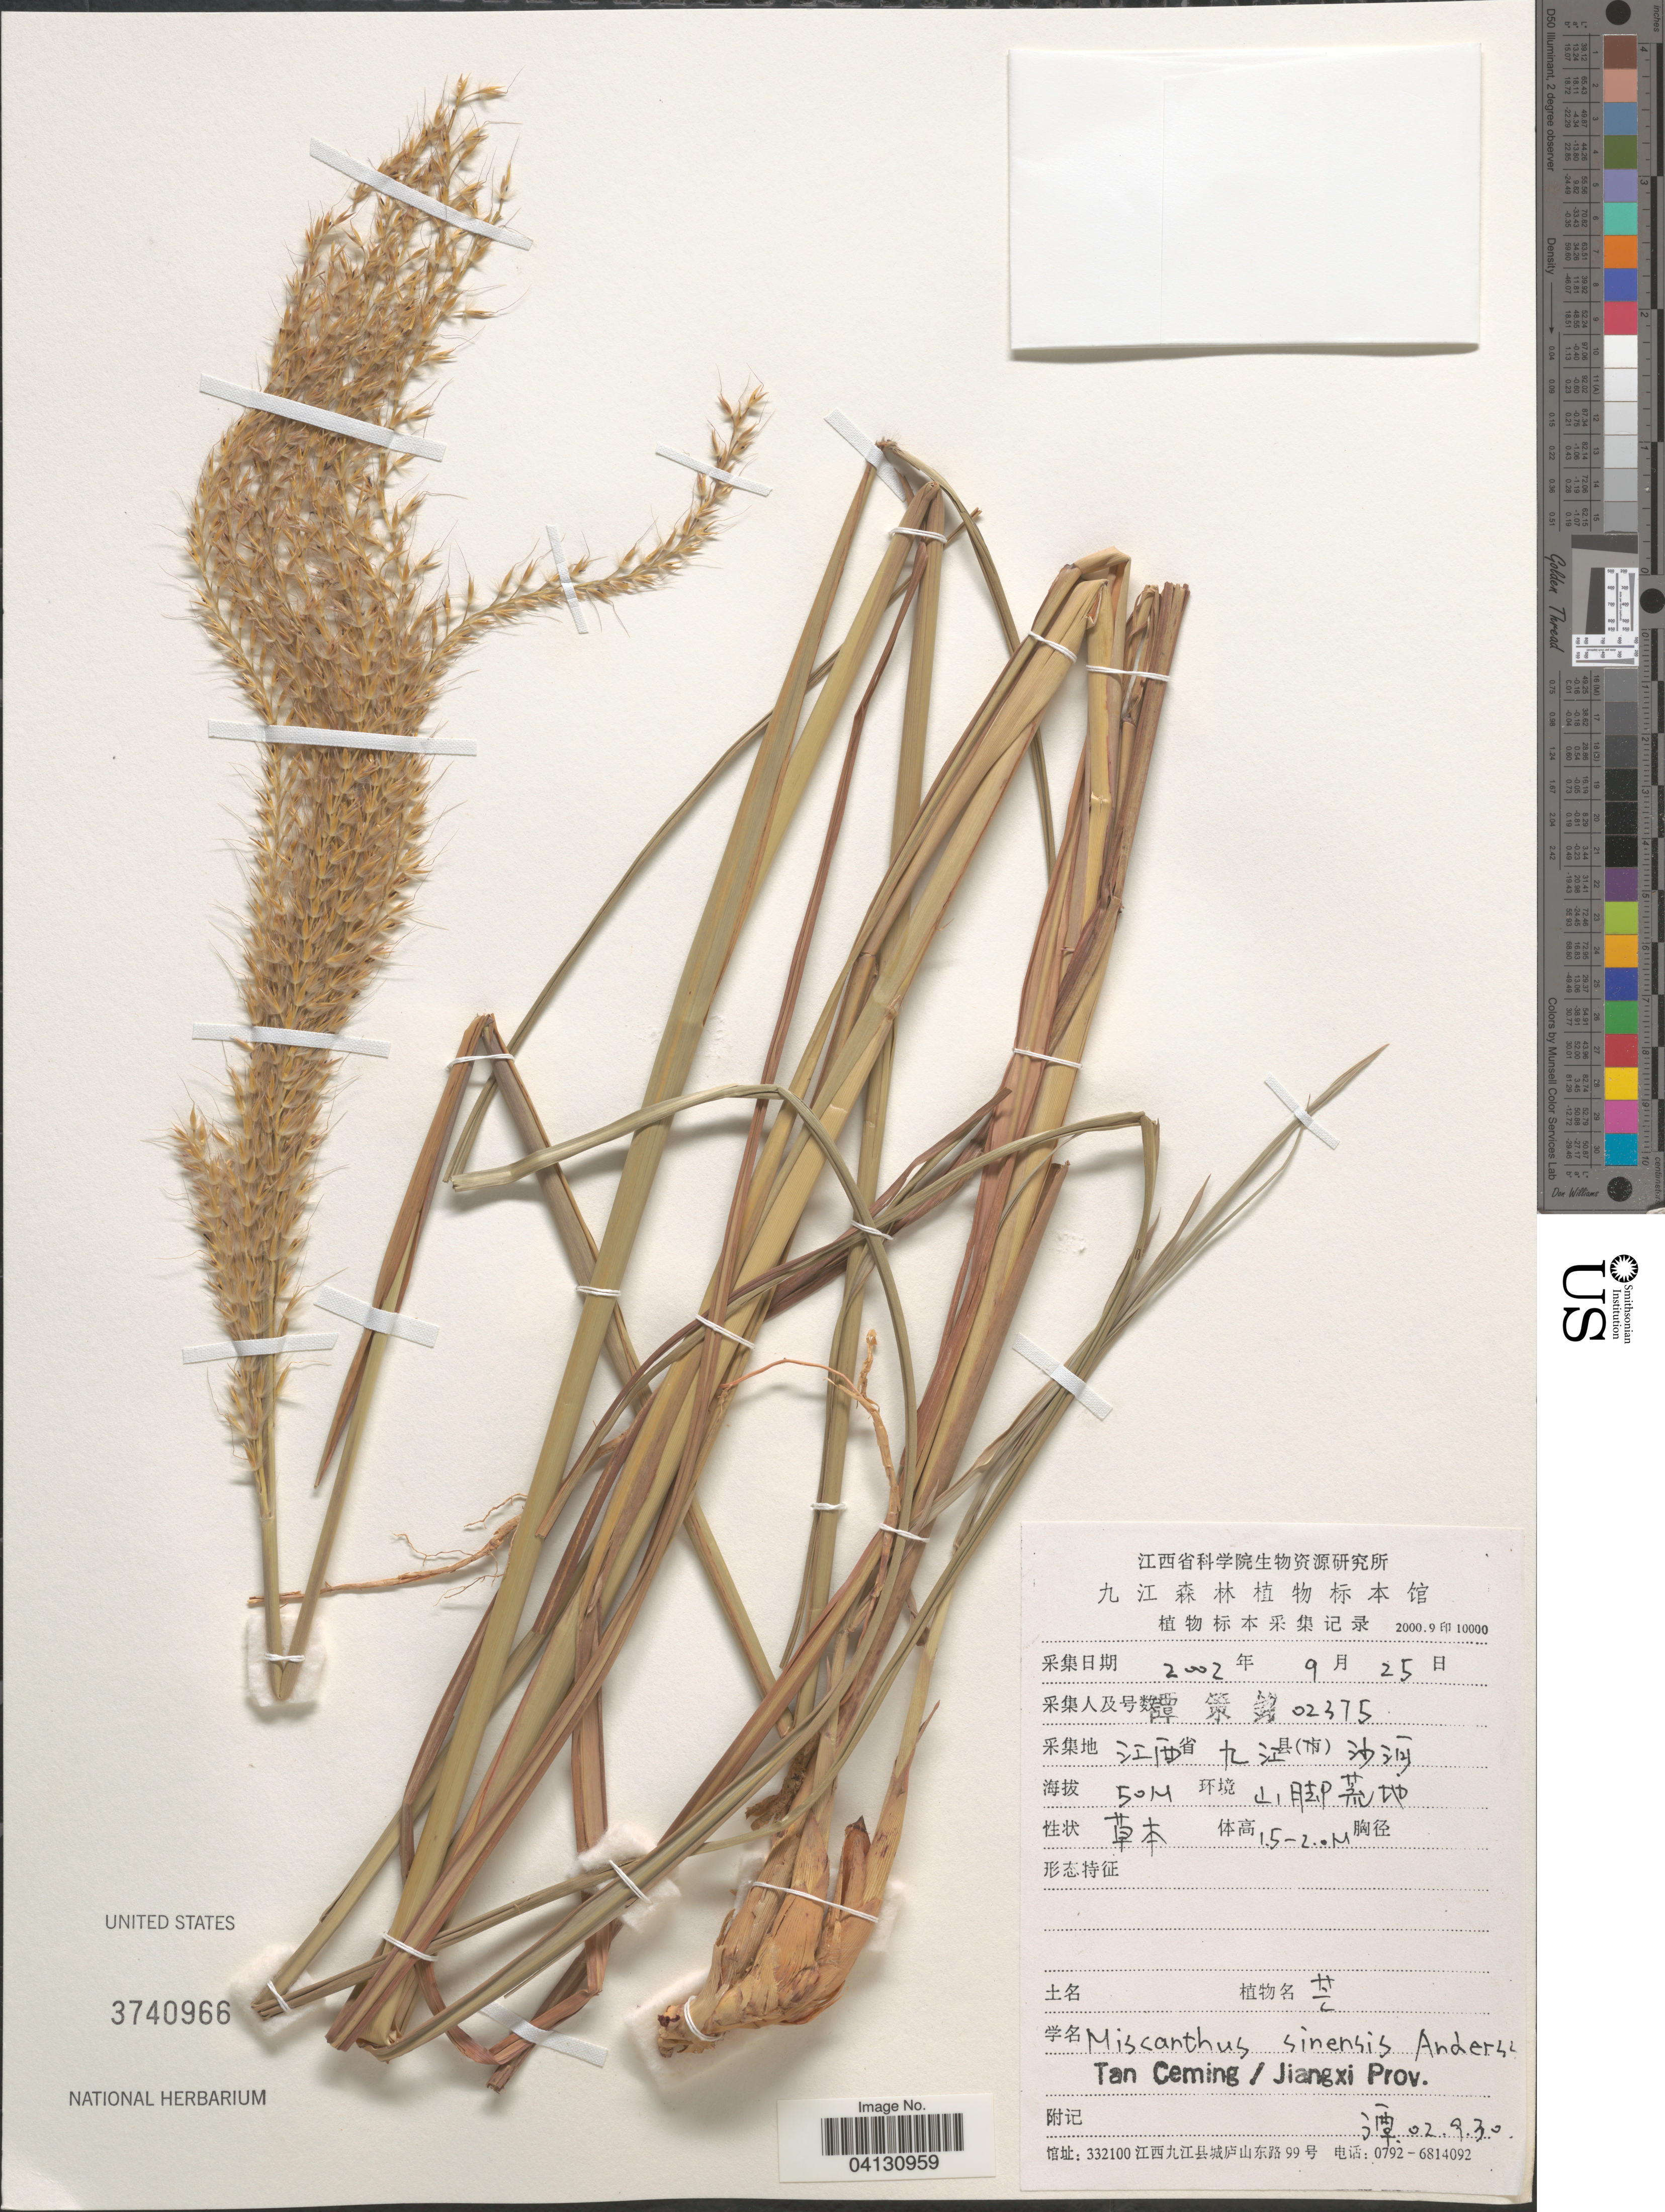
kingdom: Plantae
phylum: Tracheophyta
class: Liliopsida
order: Poales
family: Poaceae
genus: Miscanthus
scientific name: Miscanthus sinensis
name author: Andersson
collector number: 02375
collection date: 2002-09-25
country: China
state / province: Jiangxi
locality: X. Tan Ceming.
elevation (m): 50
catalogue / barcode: US 3740966